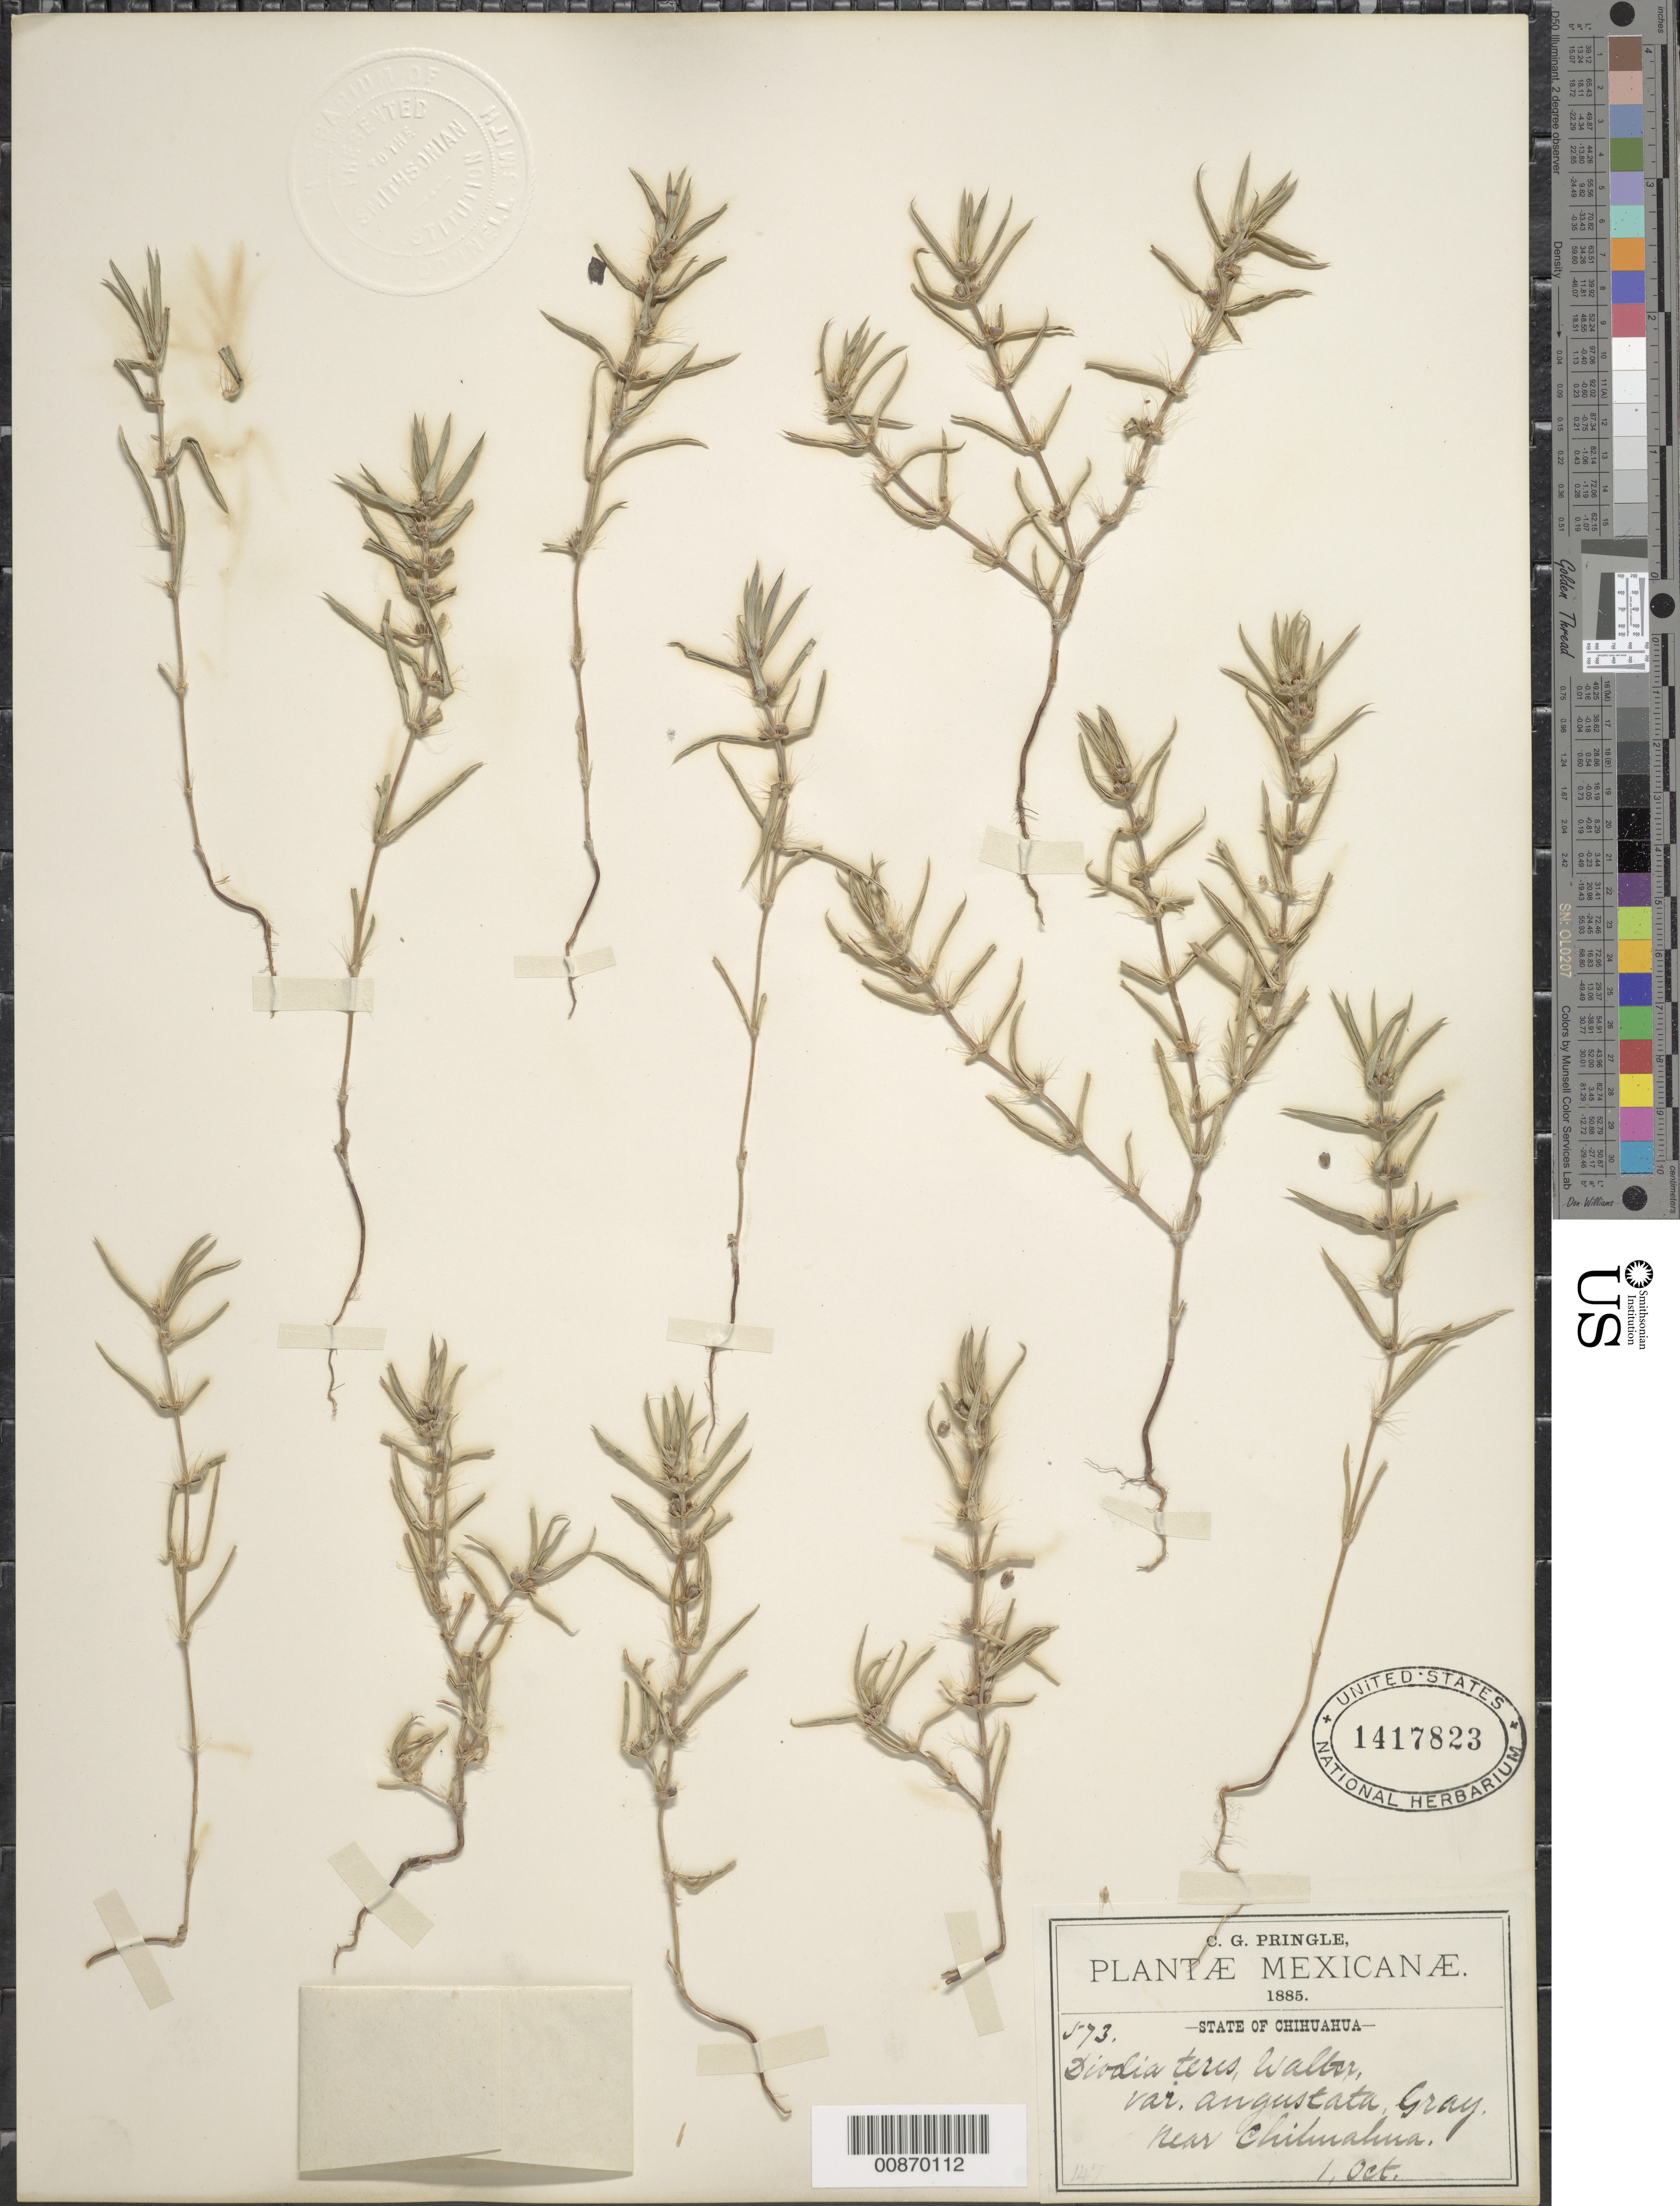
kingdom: Plantae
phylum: Tracheophyta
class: Magnoliopsida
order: Gentianales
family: Rubiaceae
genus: Diodia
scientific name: Diodia teres var. angustata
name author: Walter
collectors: C. G. Pringle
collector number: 573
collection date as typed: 01 Oct 1885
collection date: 1885-10-01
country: Mexico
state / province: Chihuahua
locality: Near Chihuahua.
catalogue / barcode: US 1417823